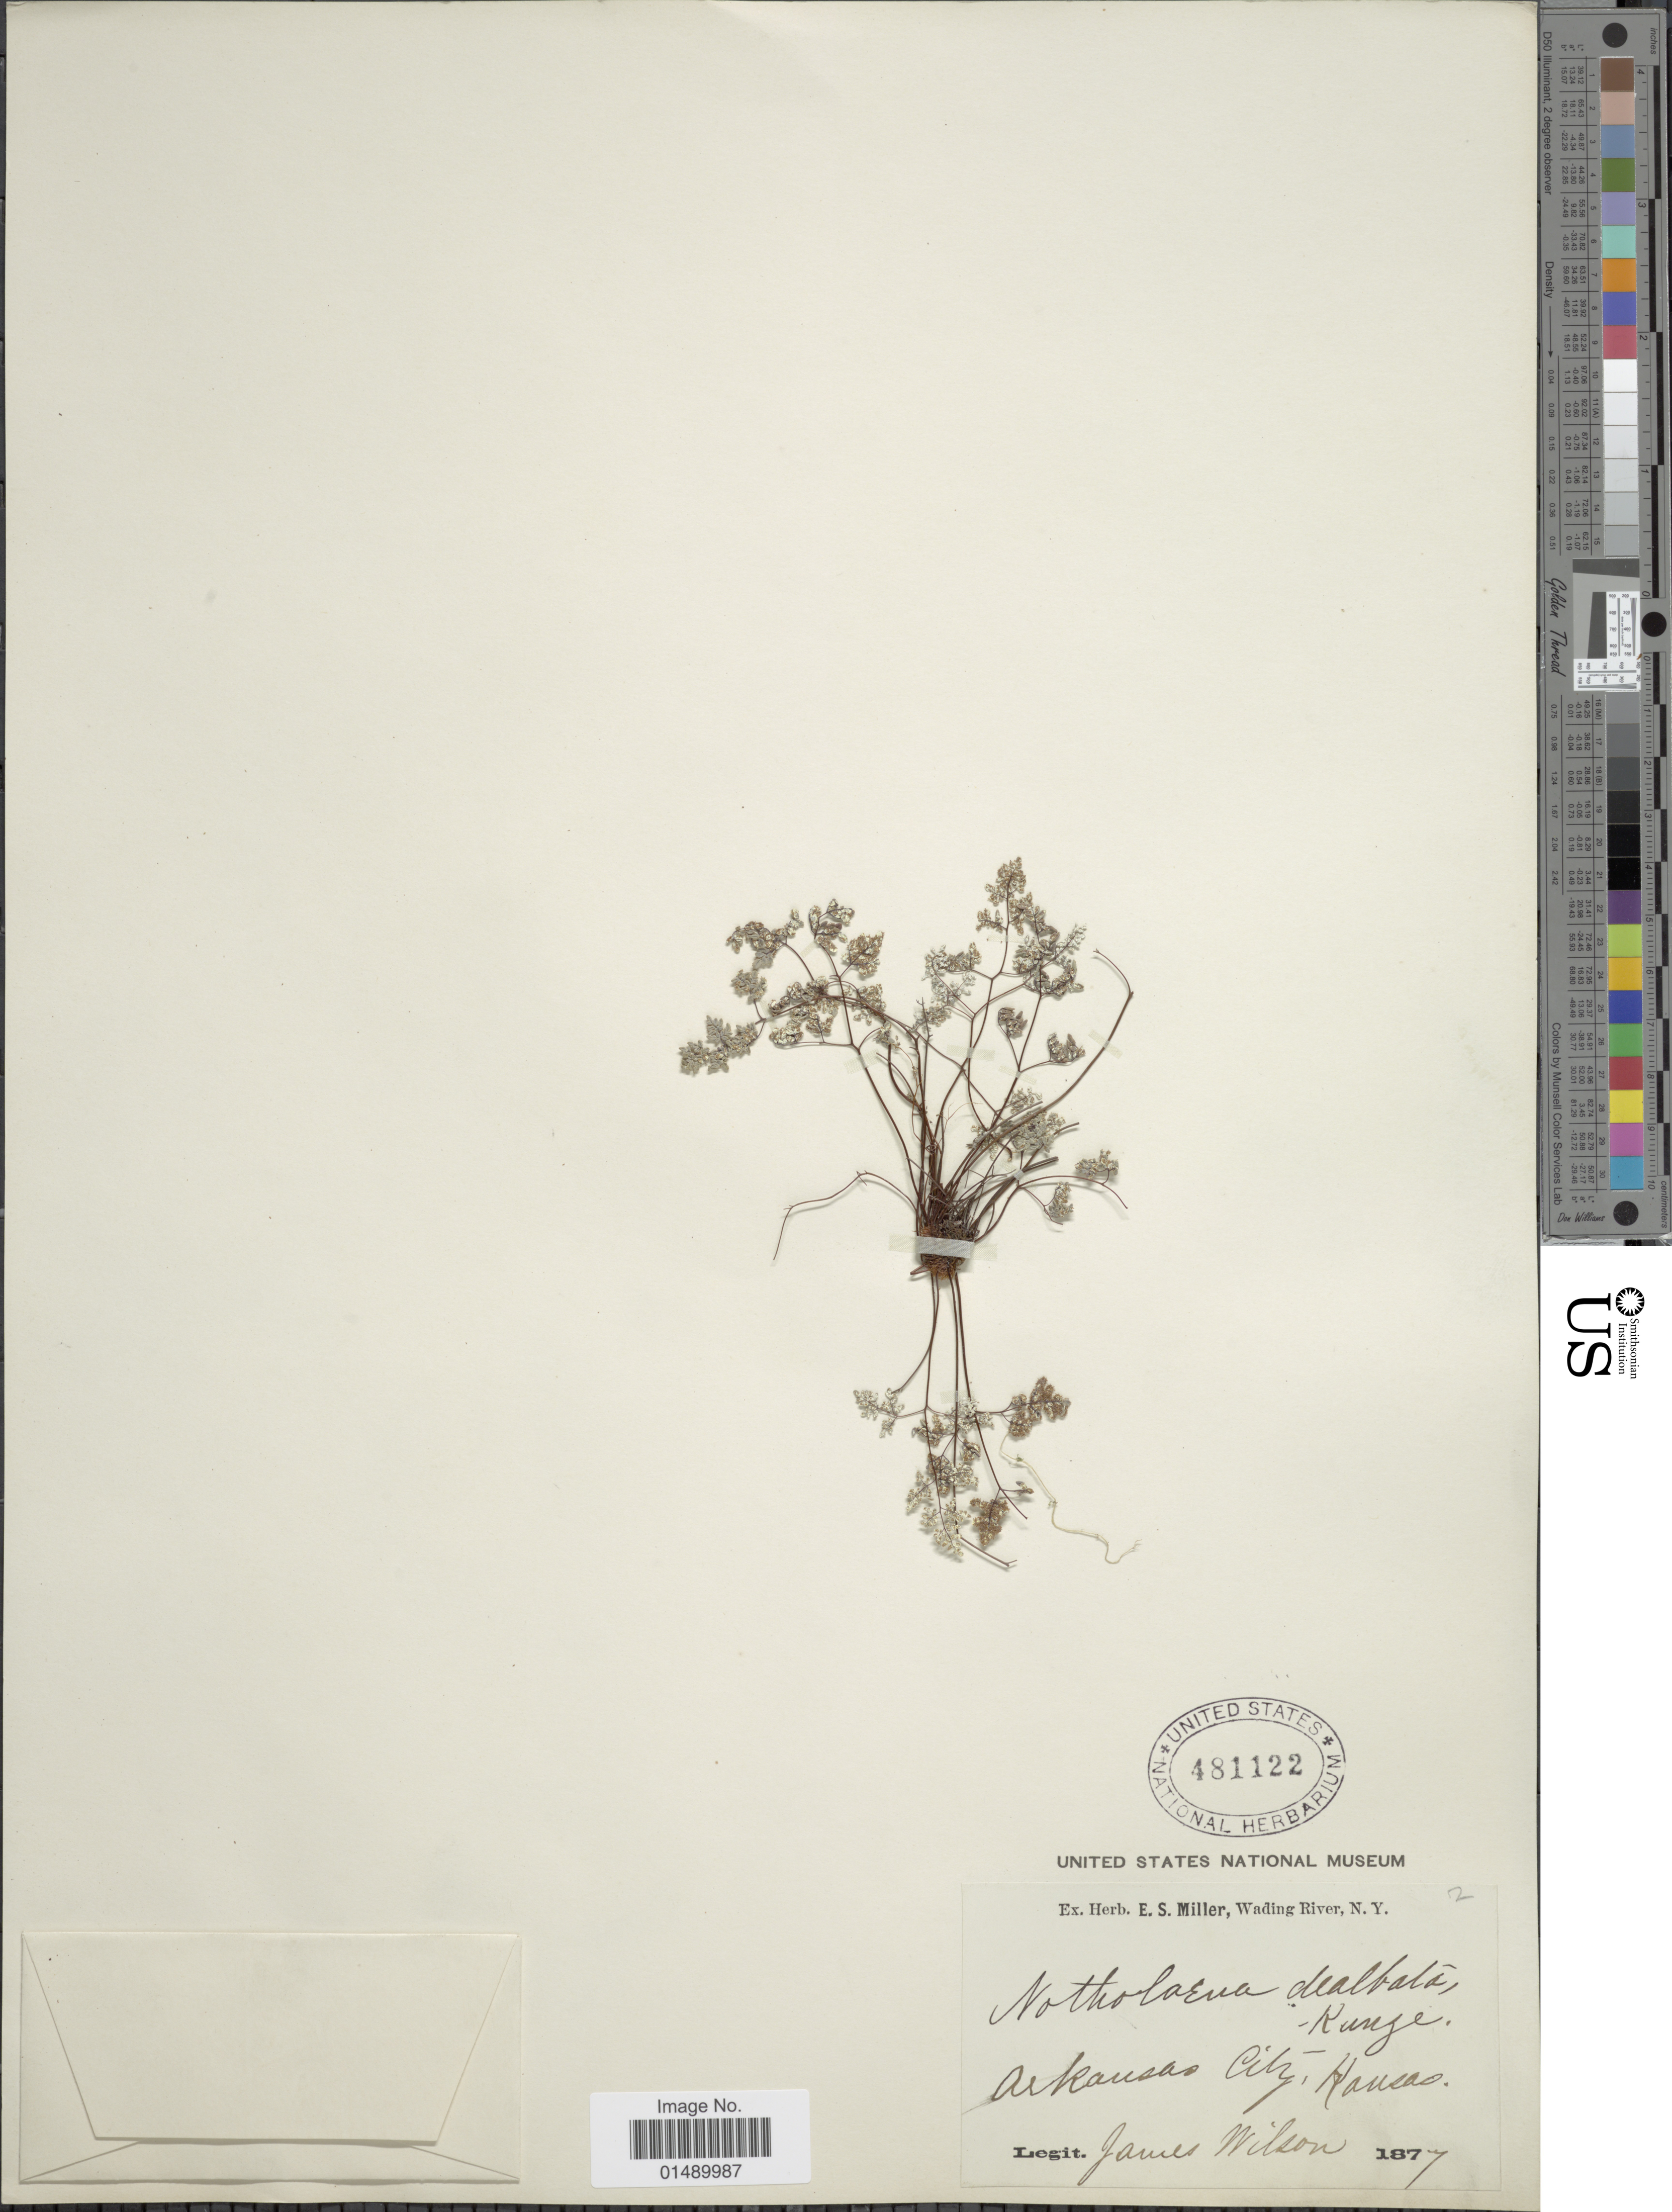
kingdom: Plantae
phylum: Tracheophyta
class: Polypodiopsida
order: Polypodiales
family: Pteridaceae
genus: Argyrochosma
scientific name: Argyrochosma dealbata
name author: (Pursh) Windham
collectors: J. Wilson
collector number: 2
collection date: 1877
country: United States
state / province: Arkansas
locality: Arkansas City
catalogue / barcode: US 481122